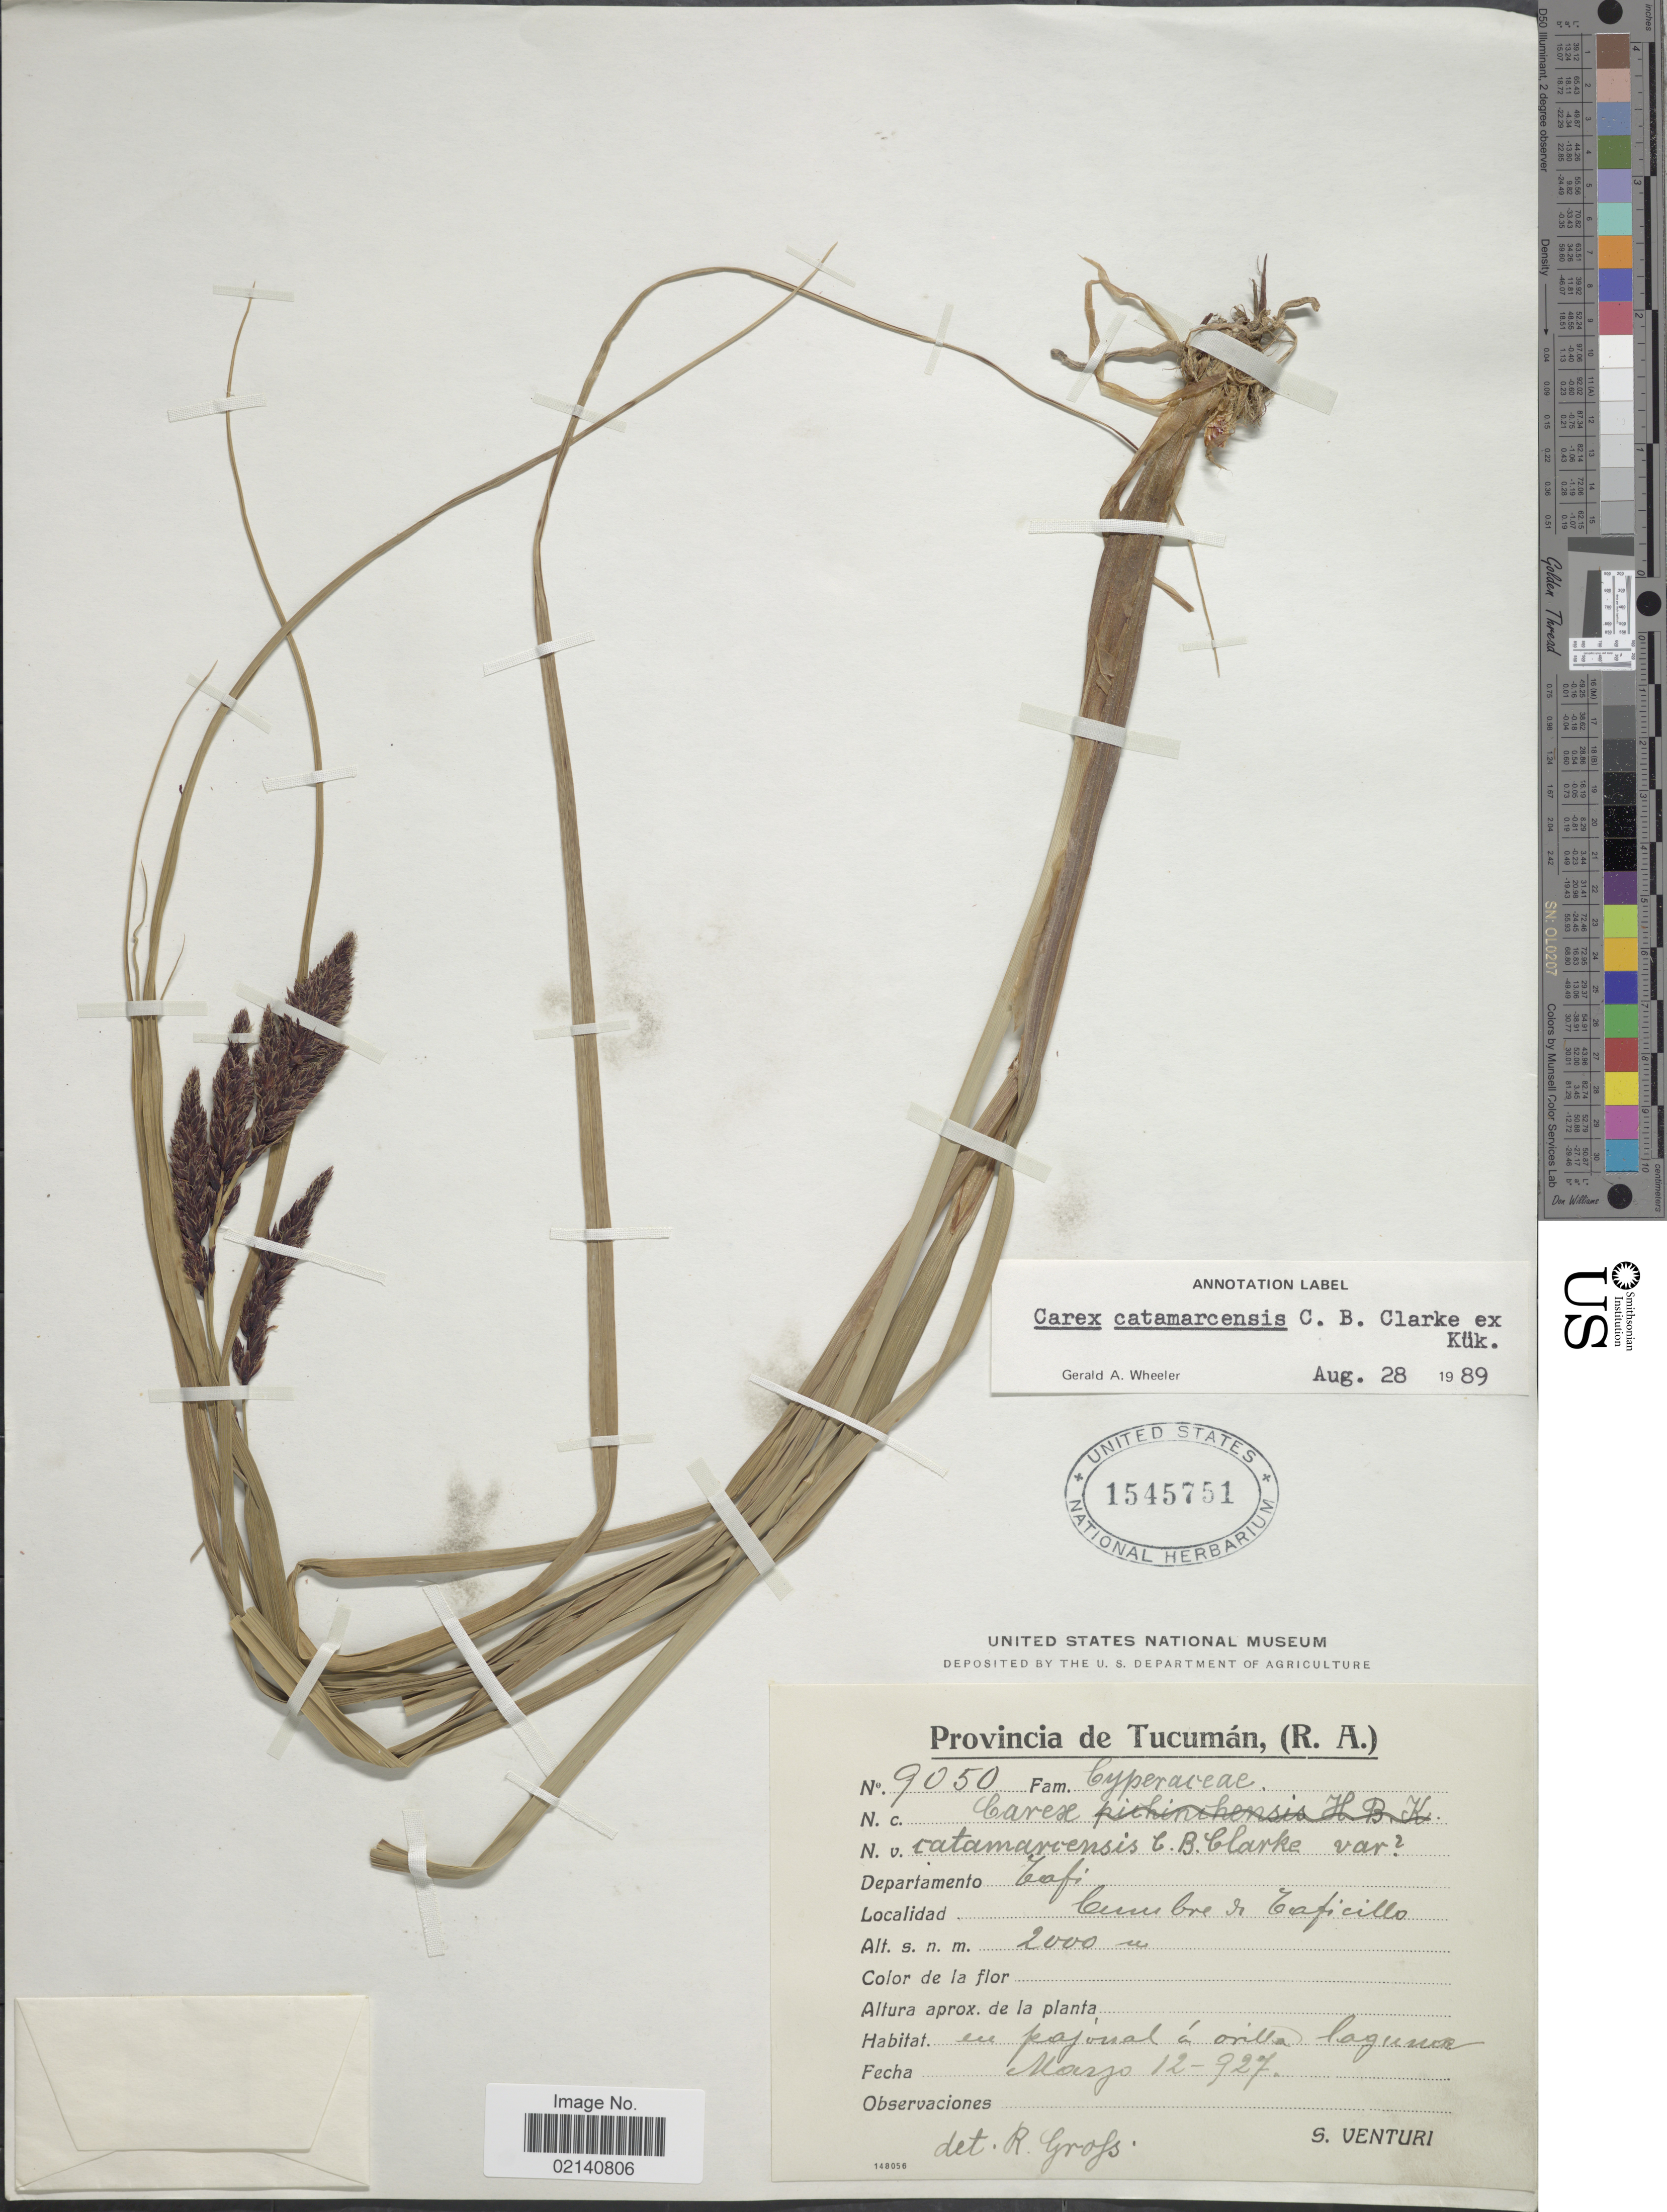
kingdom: Plantae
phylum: Tracheophyta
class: Liliopsida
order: Poales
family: Cyperaceae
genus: Carex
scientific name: Carex catamarcensis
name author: C.B. Clarke ex Kük.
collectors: S. Venturi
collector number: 9050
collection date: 1927-03-12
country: Argentina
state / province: Tucuman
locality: (R.A.), Departamento Tafi, Cumbre de Taficillo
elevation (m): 2000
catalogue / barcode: US 1545751